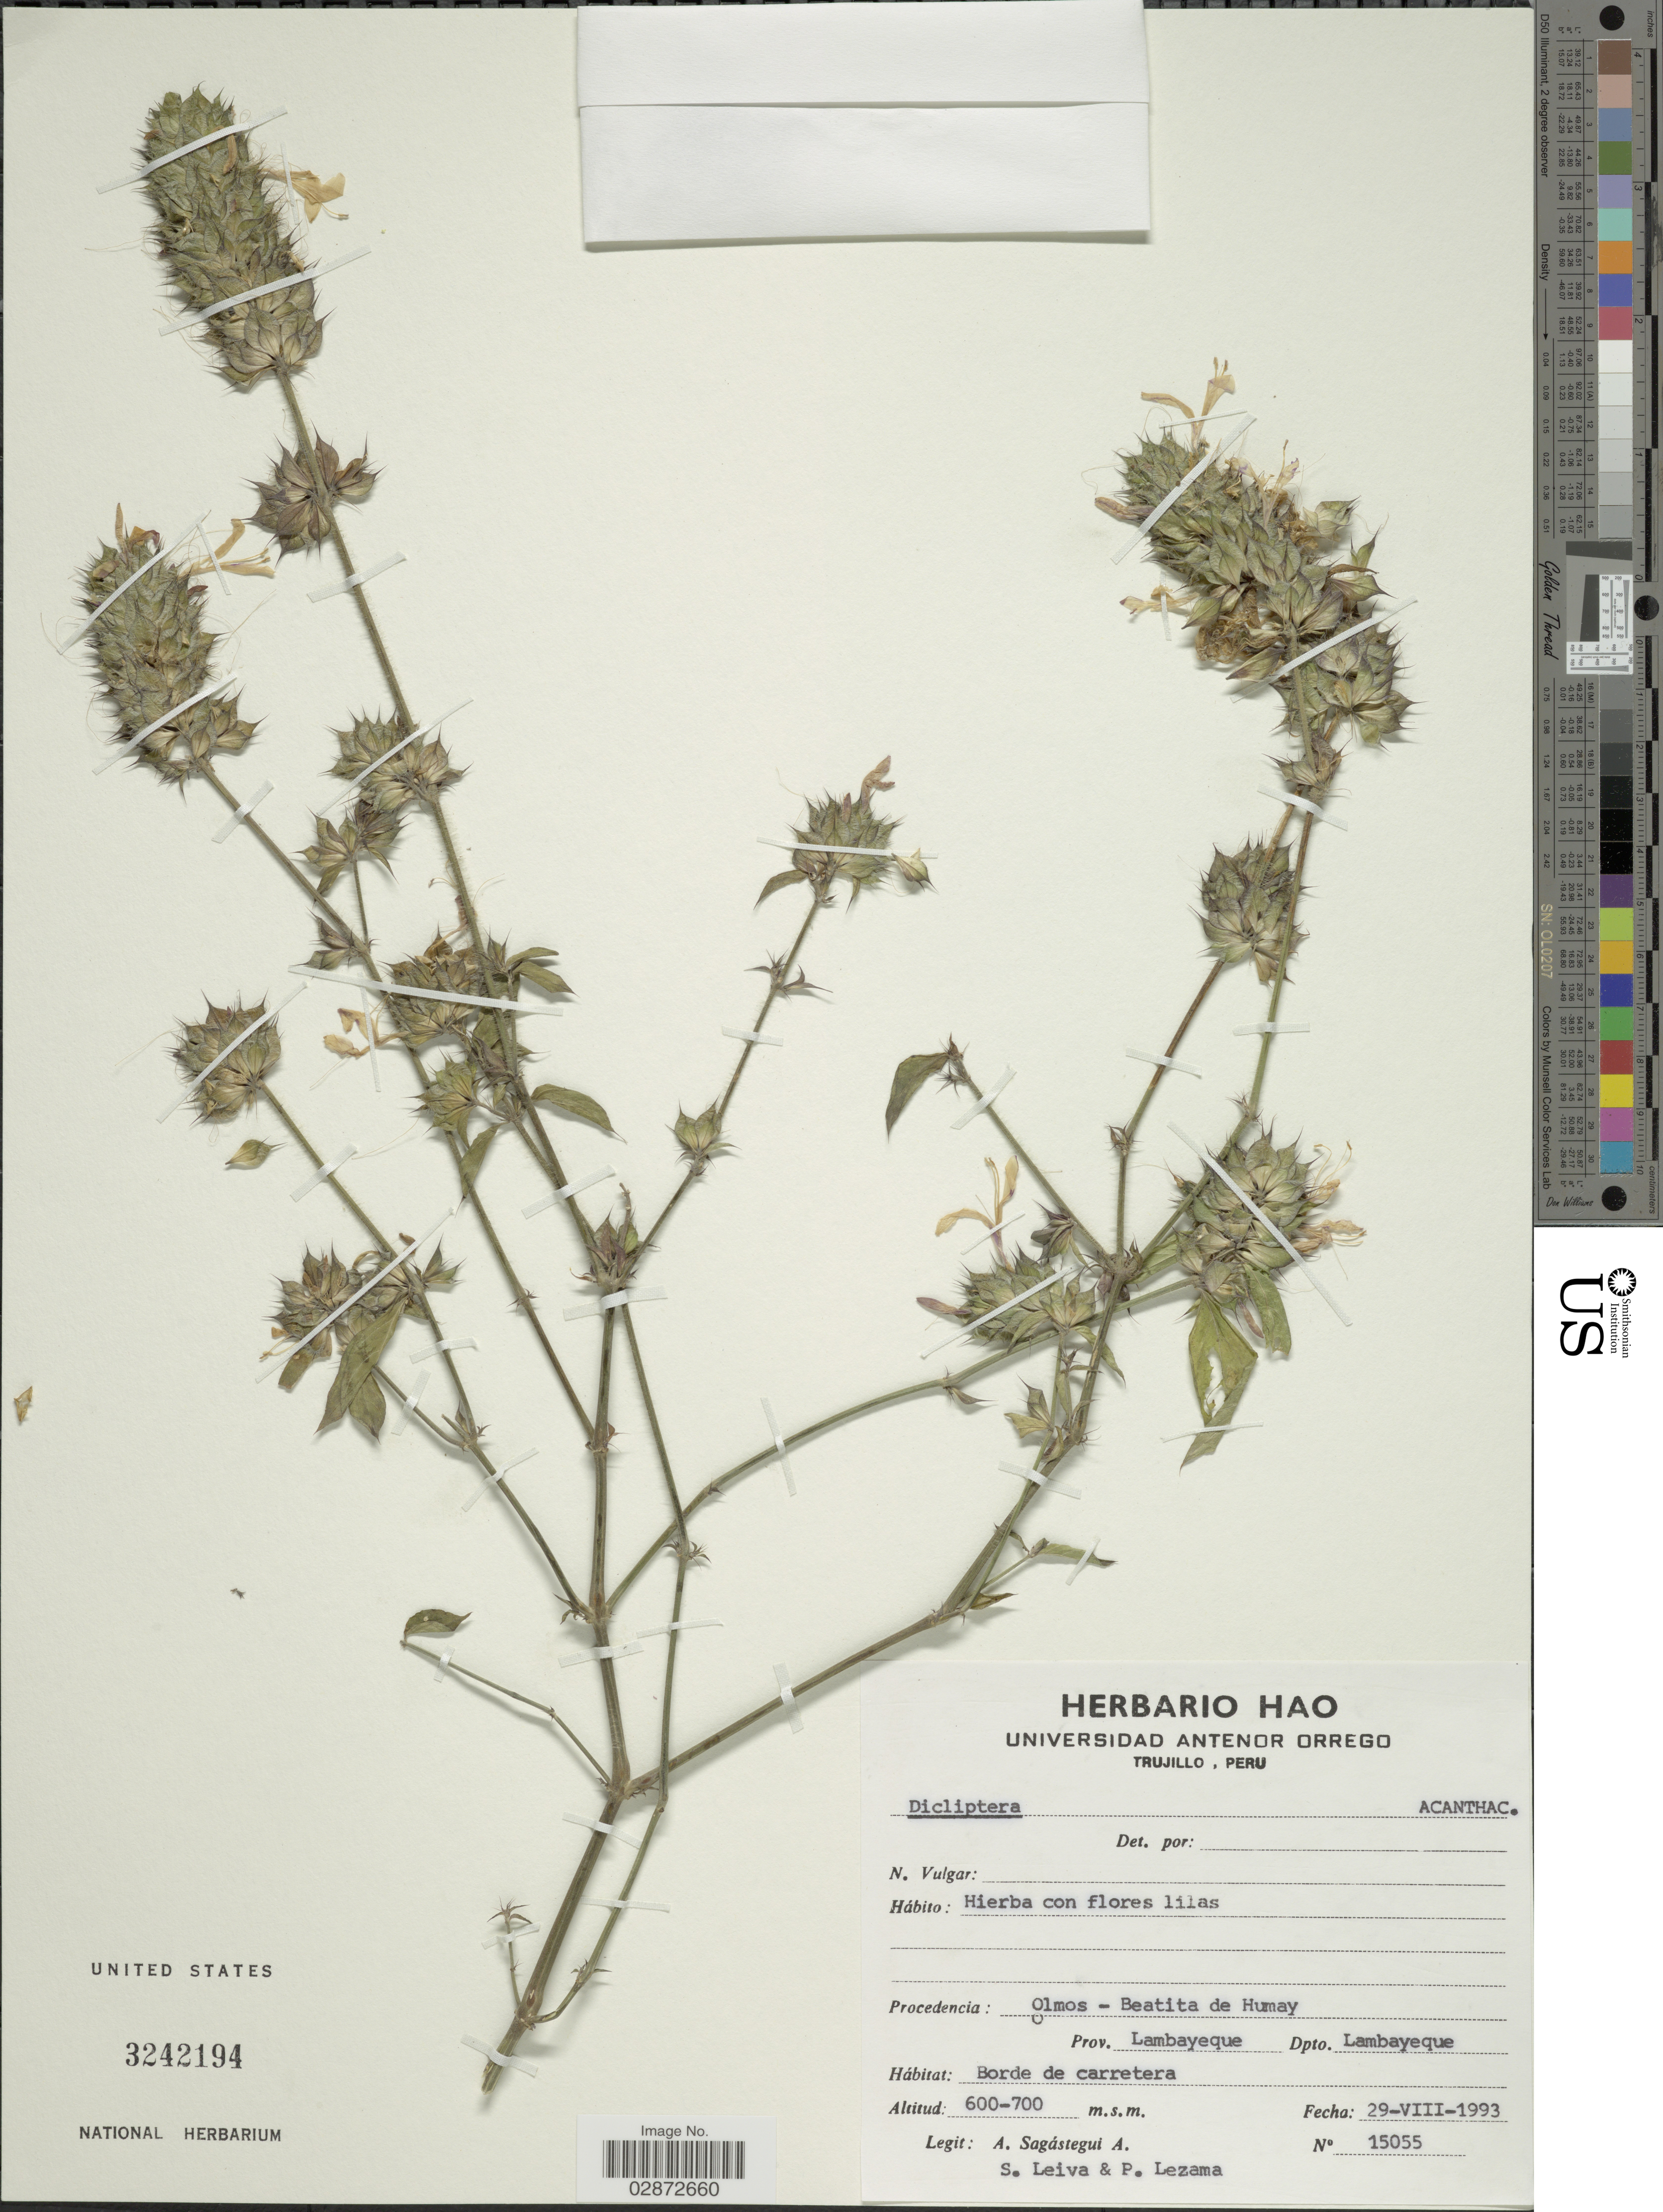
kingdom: Plantae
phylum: Tracheophyta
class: Magnoliopsida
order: Lamiales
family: Acanthaceae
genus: Dicliptera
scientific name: Dicliptera sp.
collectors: A. Sagástegui A., S. Leiva & P. Lezama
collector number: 15055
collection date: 1993-08-29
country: Peru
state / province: Lambayeque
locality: Procedencia: Olmos-Beatita de Humay. Prov. Lambayeque. Dpto. Lambayeque.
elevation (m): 600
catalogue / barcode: US 3242194